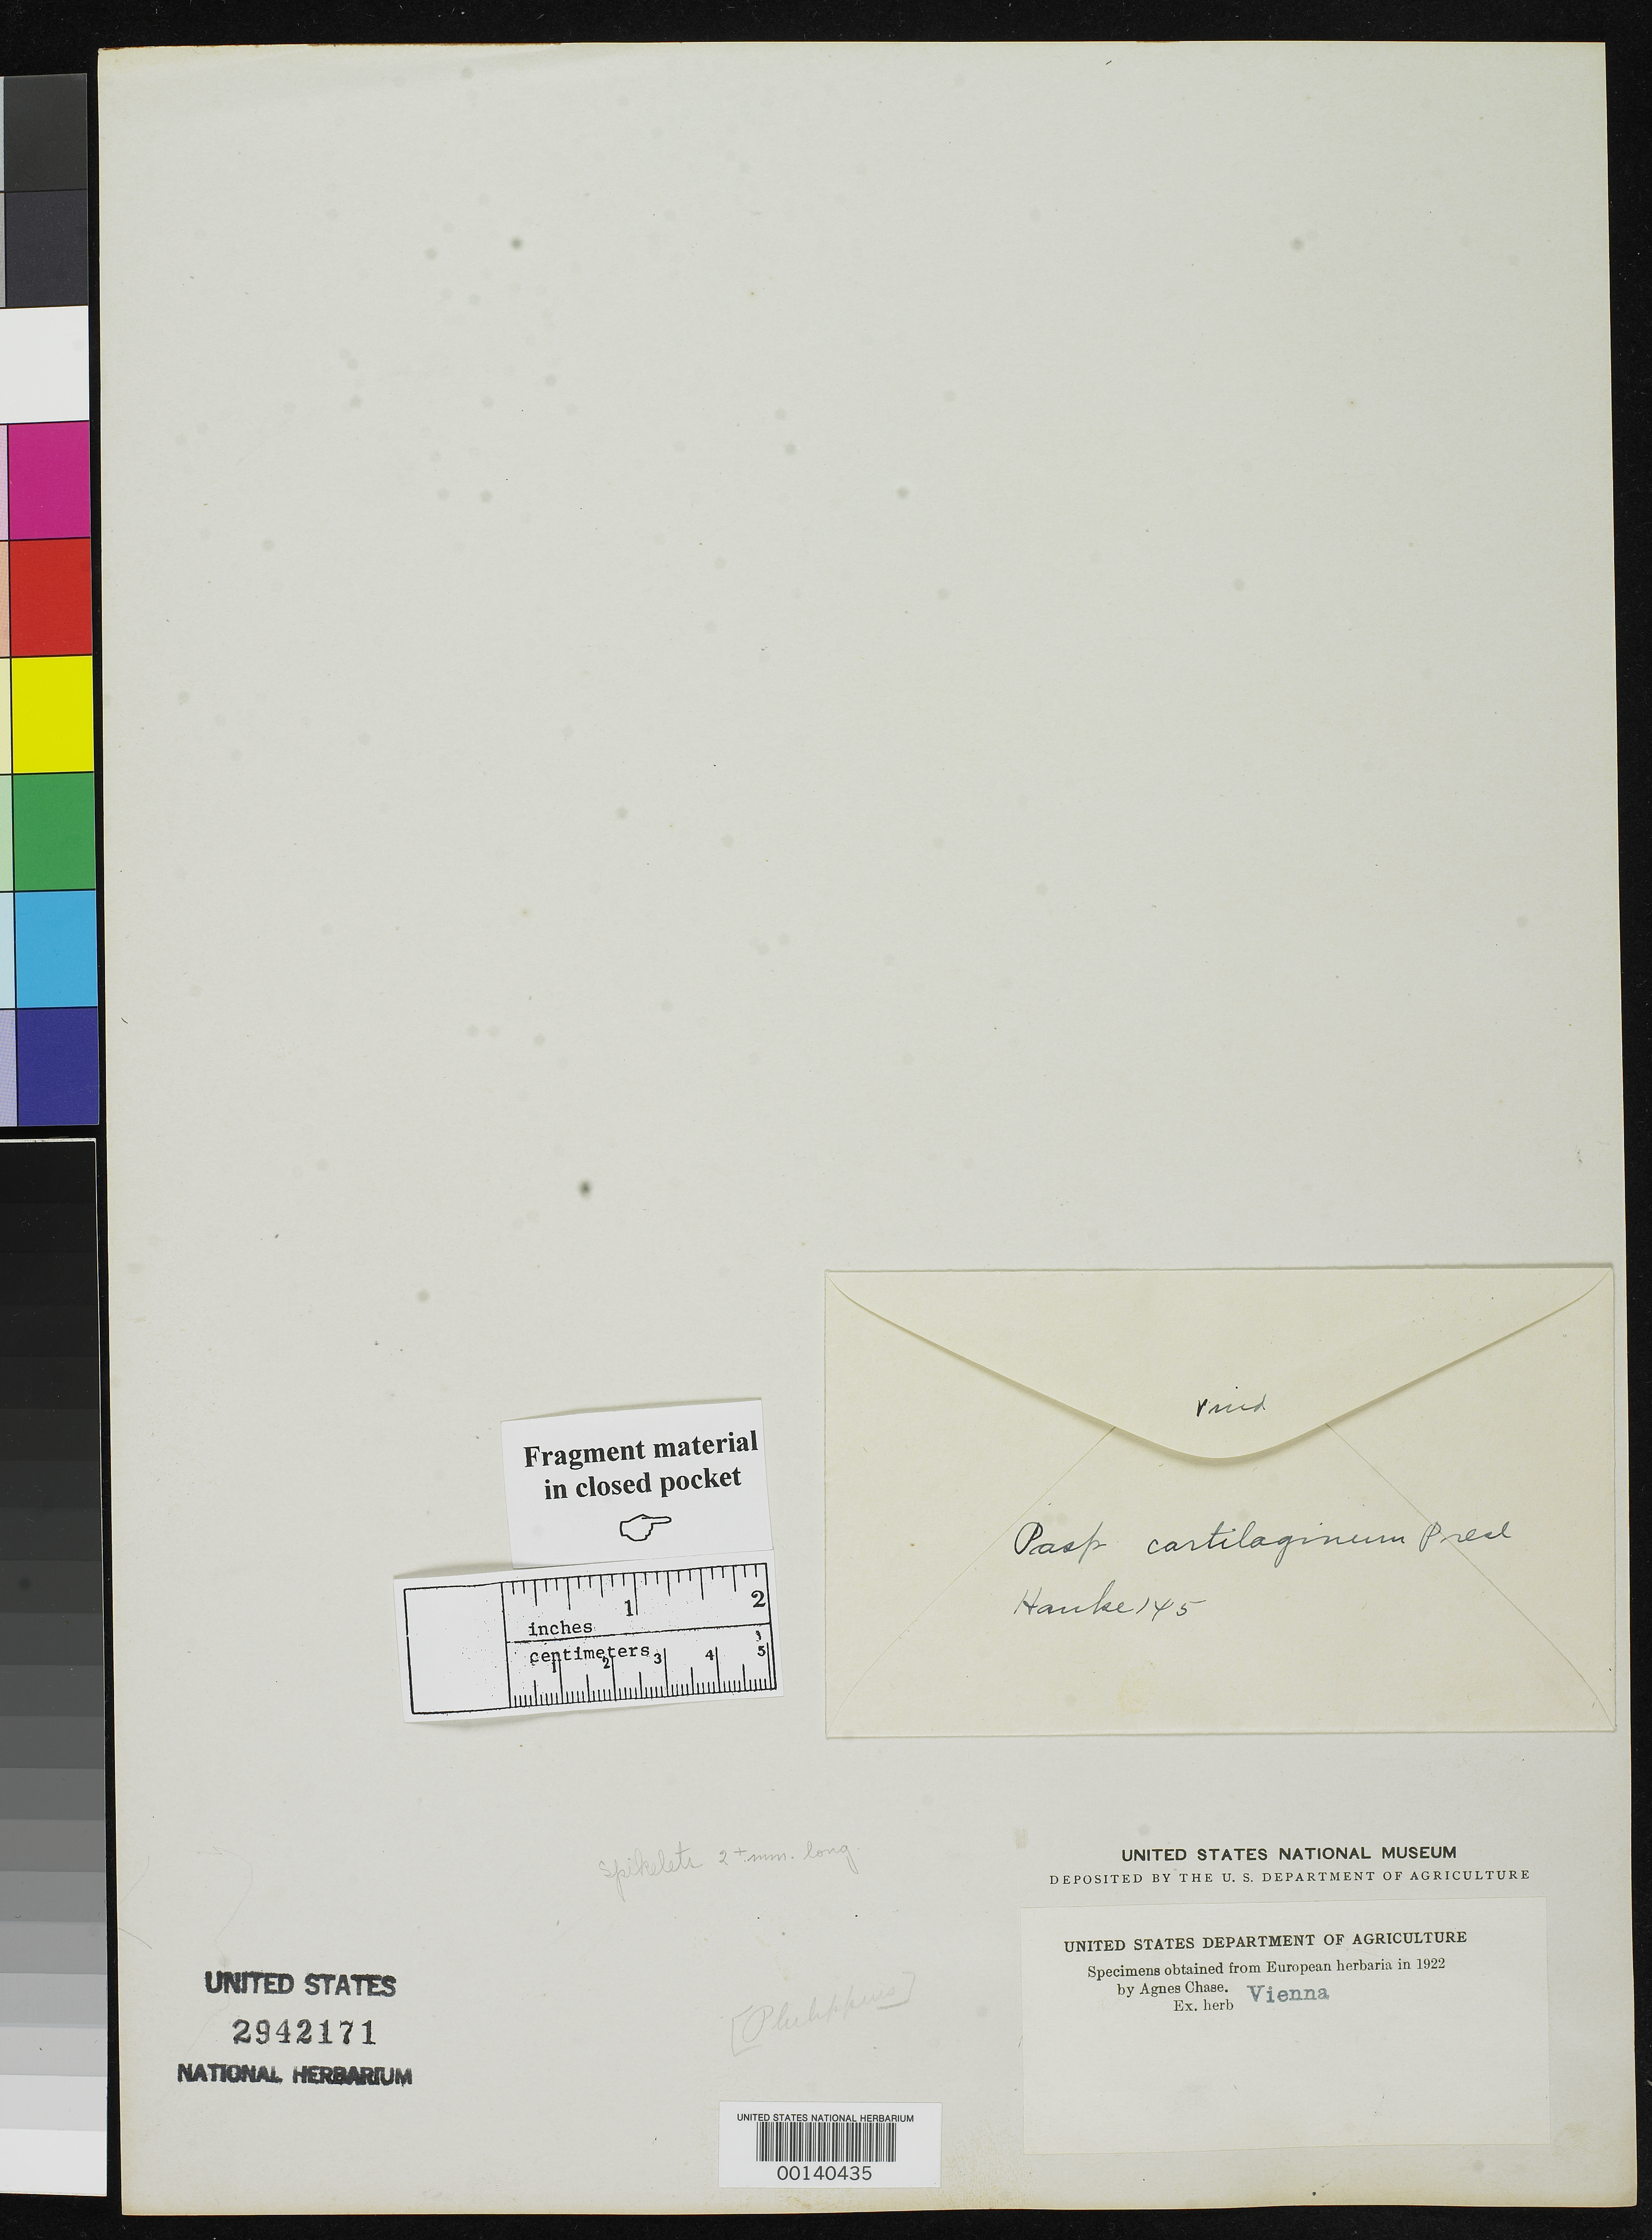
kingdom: Plantae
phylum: Tracheophyta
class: Liliopsida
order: Poales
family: Poaceae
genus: Paspalum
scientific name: Paspalum cartilagineum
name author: J. Presl in C. Presl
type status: Type Fragment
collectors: T. P. X. Haenke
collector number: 145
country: Philippines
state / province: Bicol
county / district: Sorsogon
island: Luzon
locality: Marianis.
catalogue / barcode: US 2942171